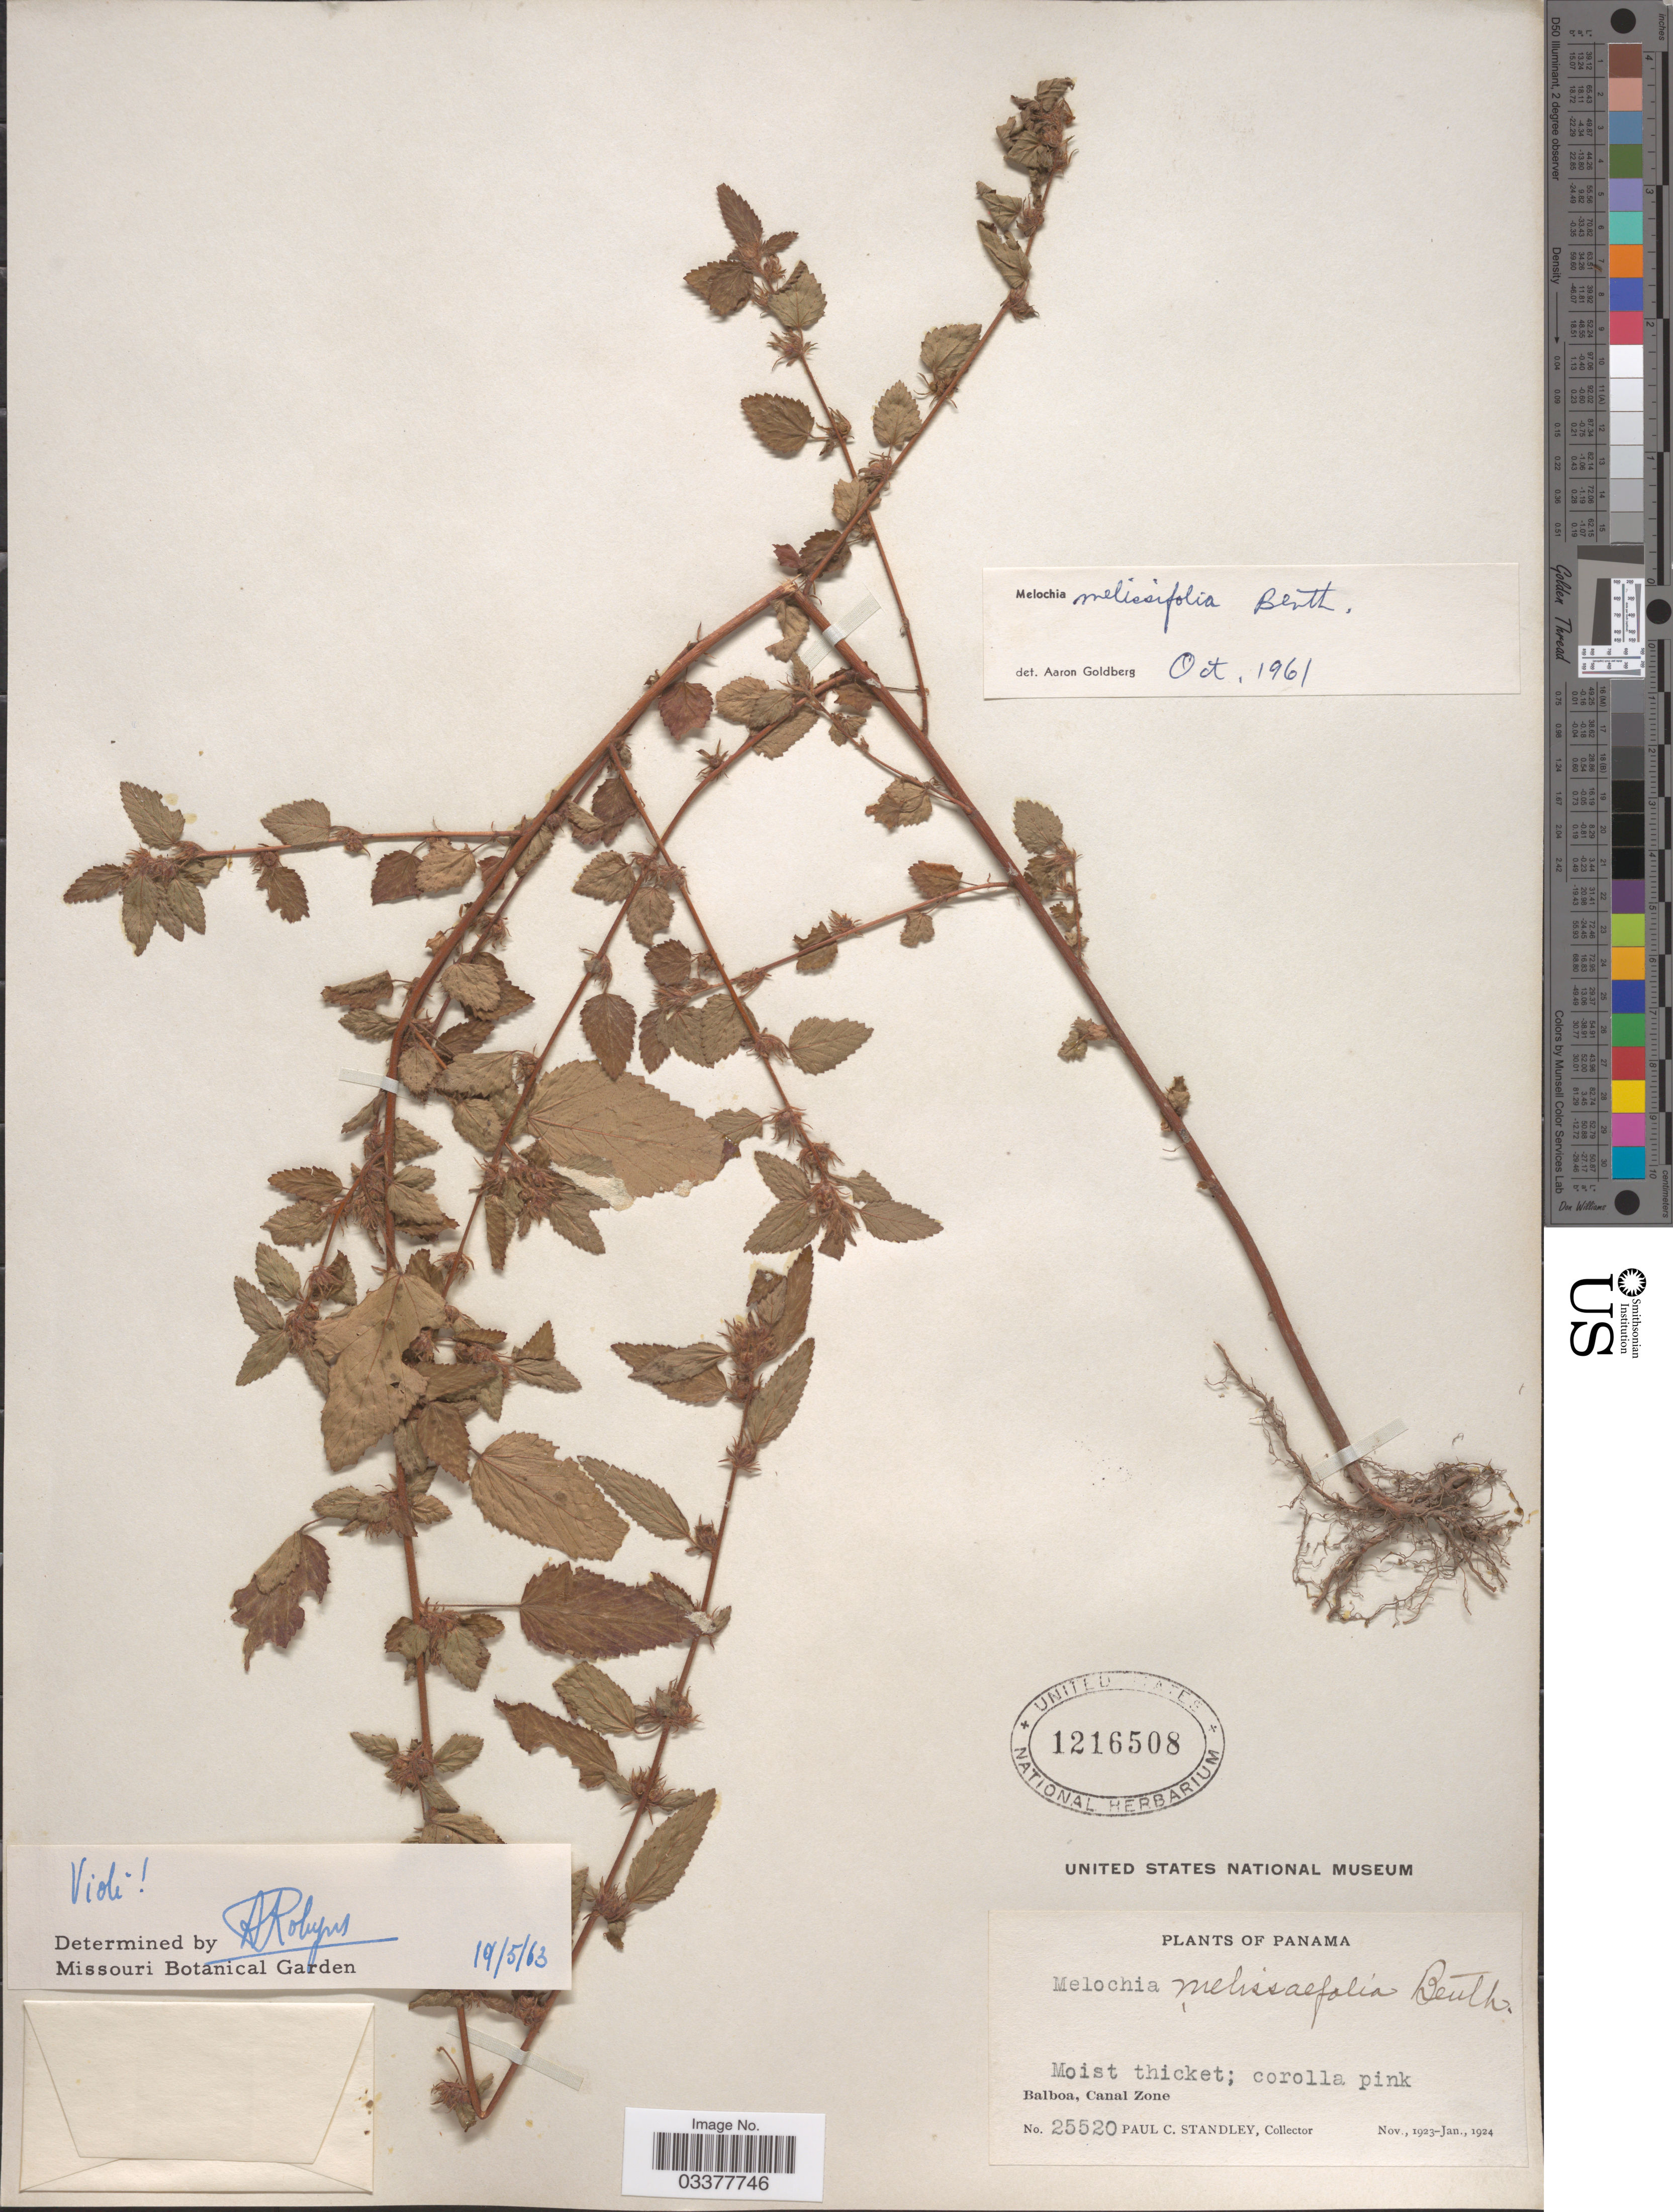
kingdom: Plantae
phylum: Tracheophyta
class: Magnoliopsida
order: Malvales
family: Malvaceae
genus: Melochia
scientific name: Melochia melissifolia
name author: Benth.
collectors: P. C. Standley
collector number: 25520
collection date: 1923-11/1924-01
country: Panama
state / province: Colón / Panamá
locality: Balboa, Canal Zone.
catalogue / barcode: US 1216508